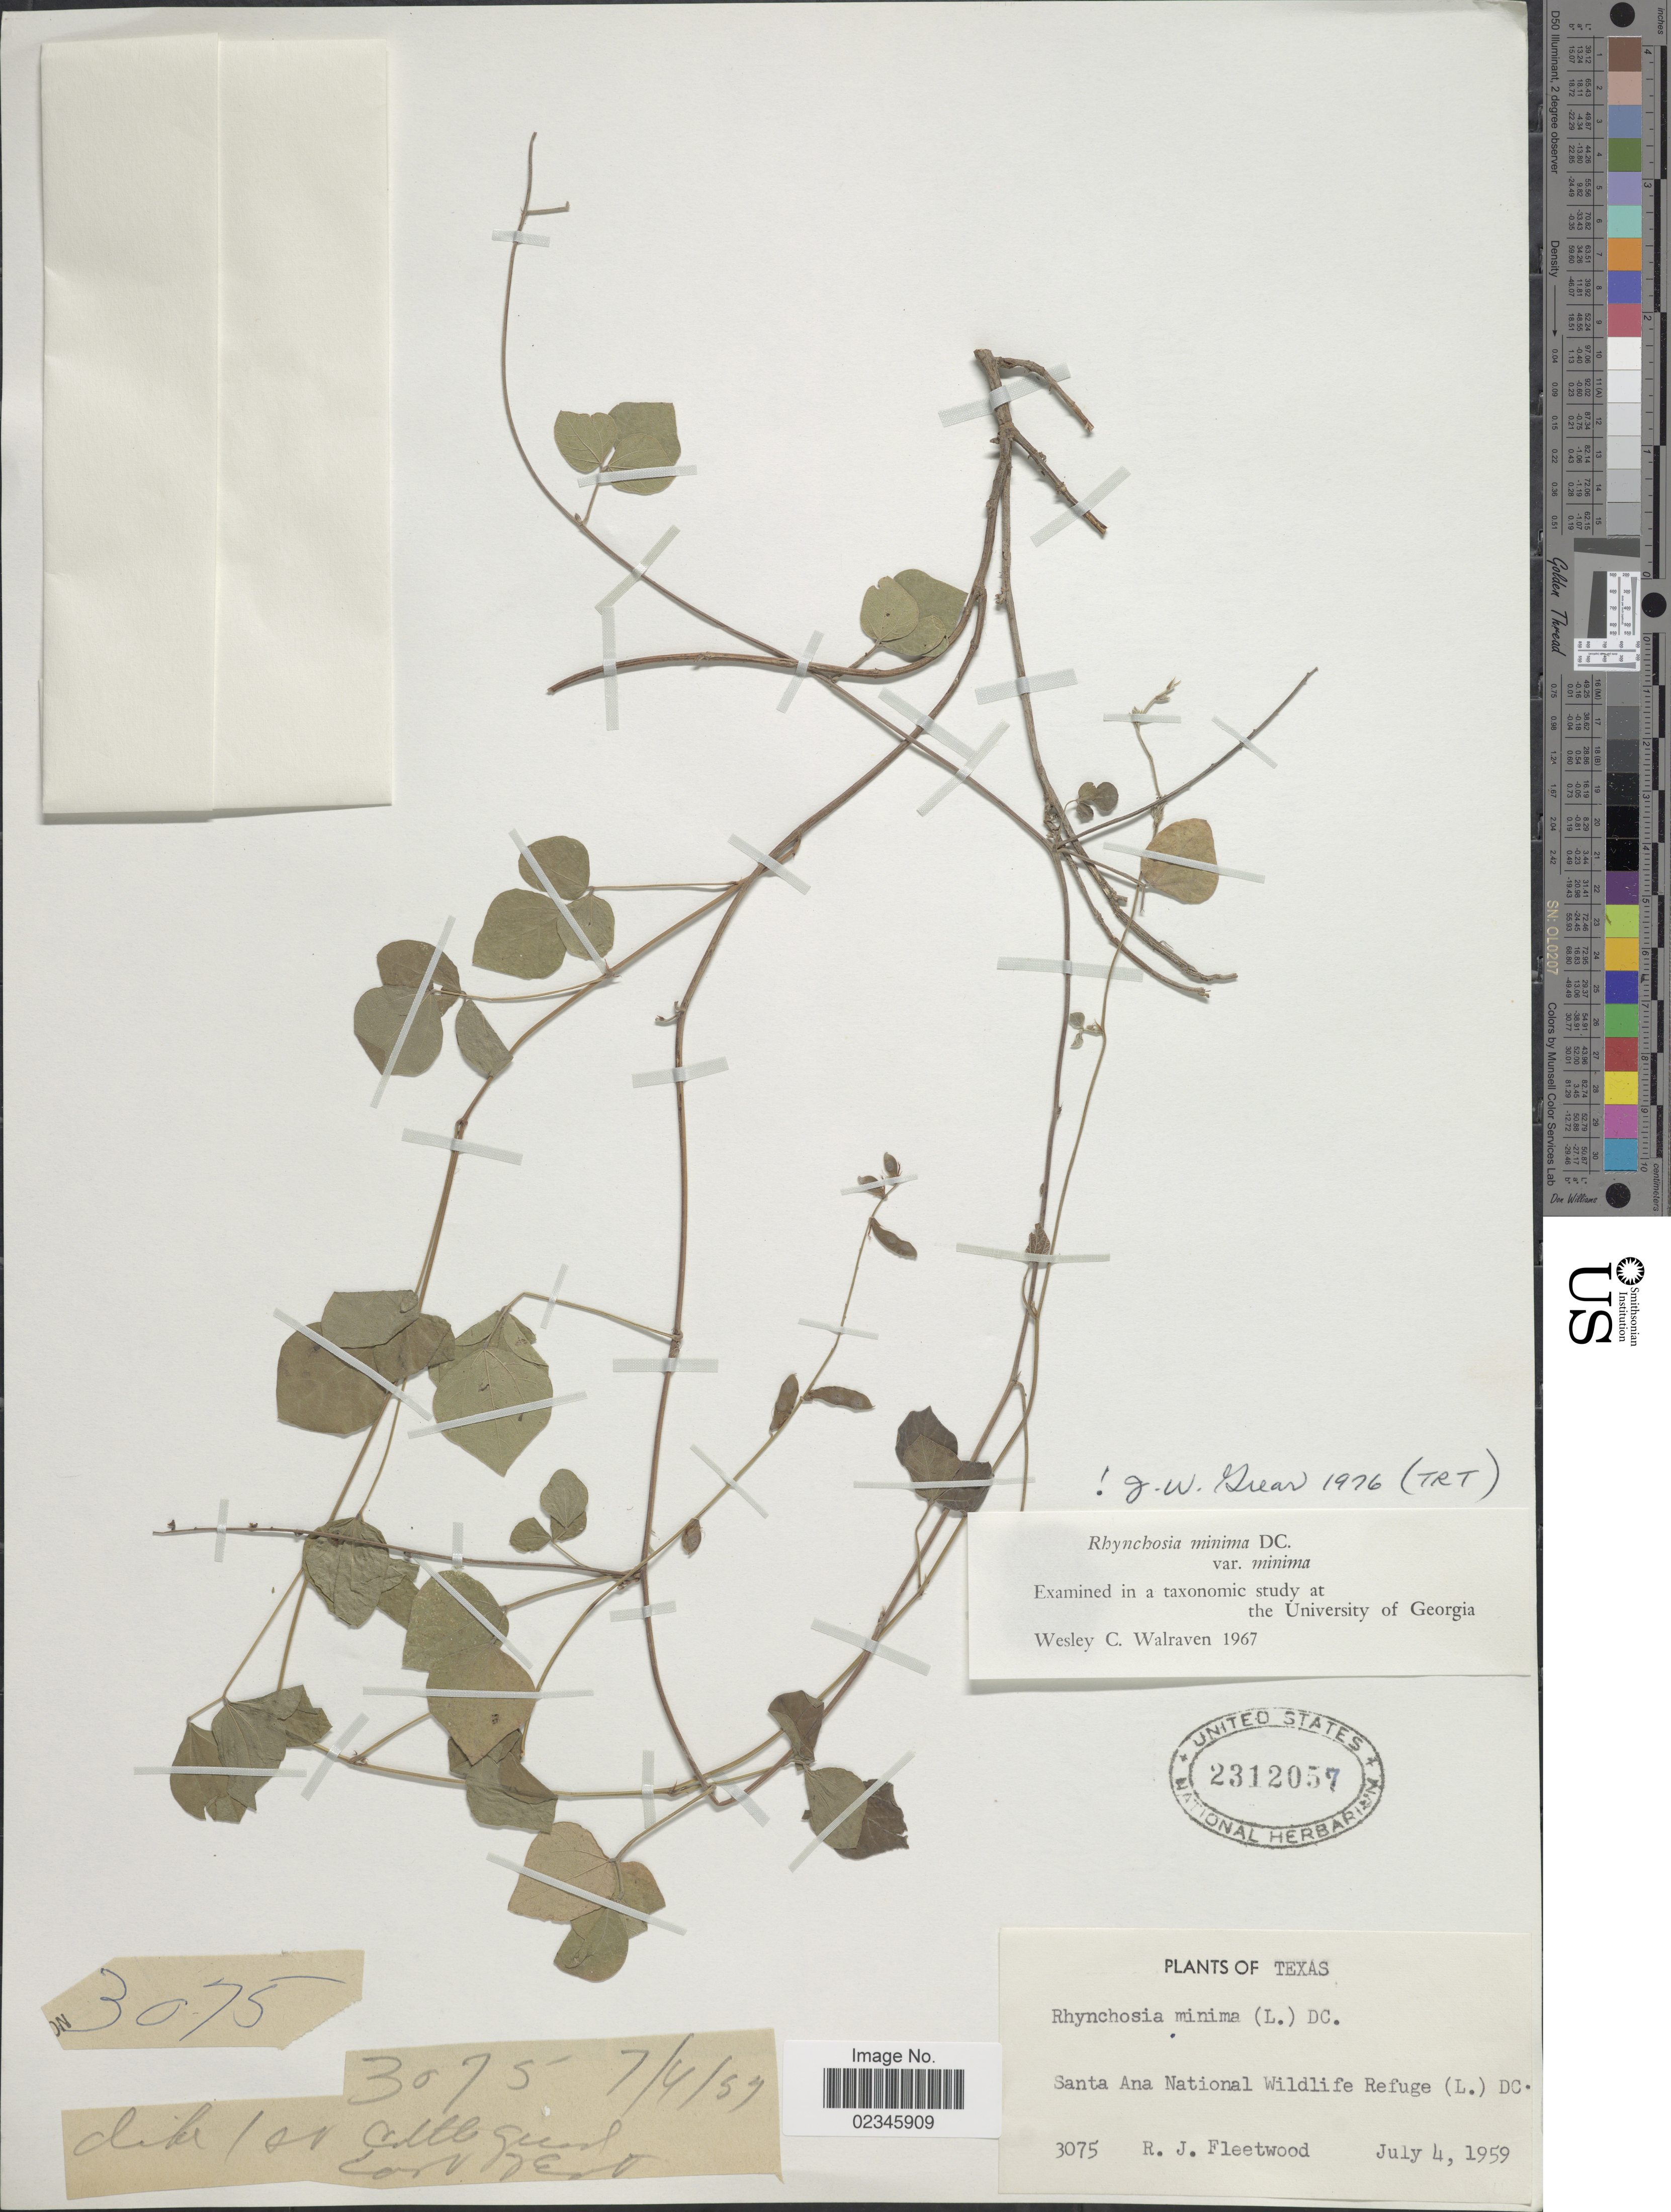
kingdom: Plantae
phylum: Tracheophyta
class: Magnoliopsida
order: Fabales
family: Fabaceae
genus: Rhynchosia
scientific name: Rhynchosia minima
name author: (L.) DC.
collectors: R. J. Fleetwood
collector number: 3075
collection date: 1959-07-04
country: United States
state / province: Texas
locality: Santa Ana National Wildlife Refuge (L.) DC.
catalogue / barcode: US 2312057